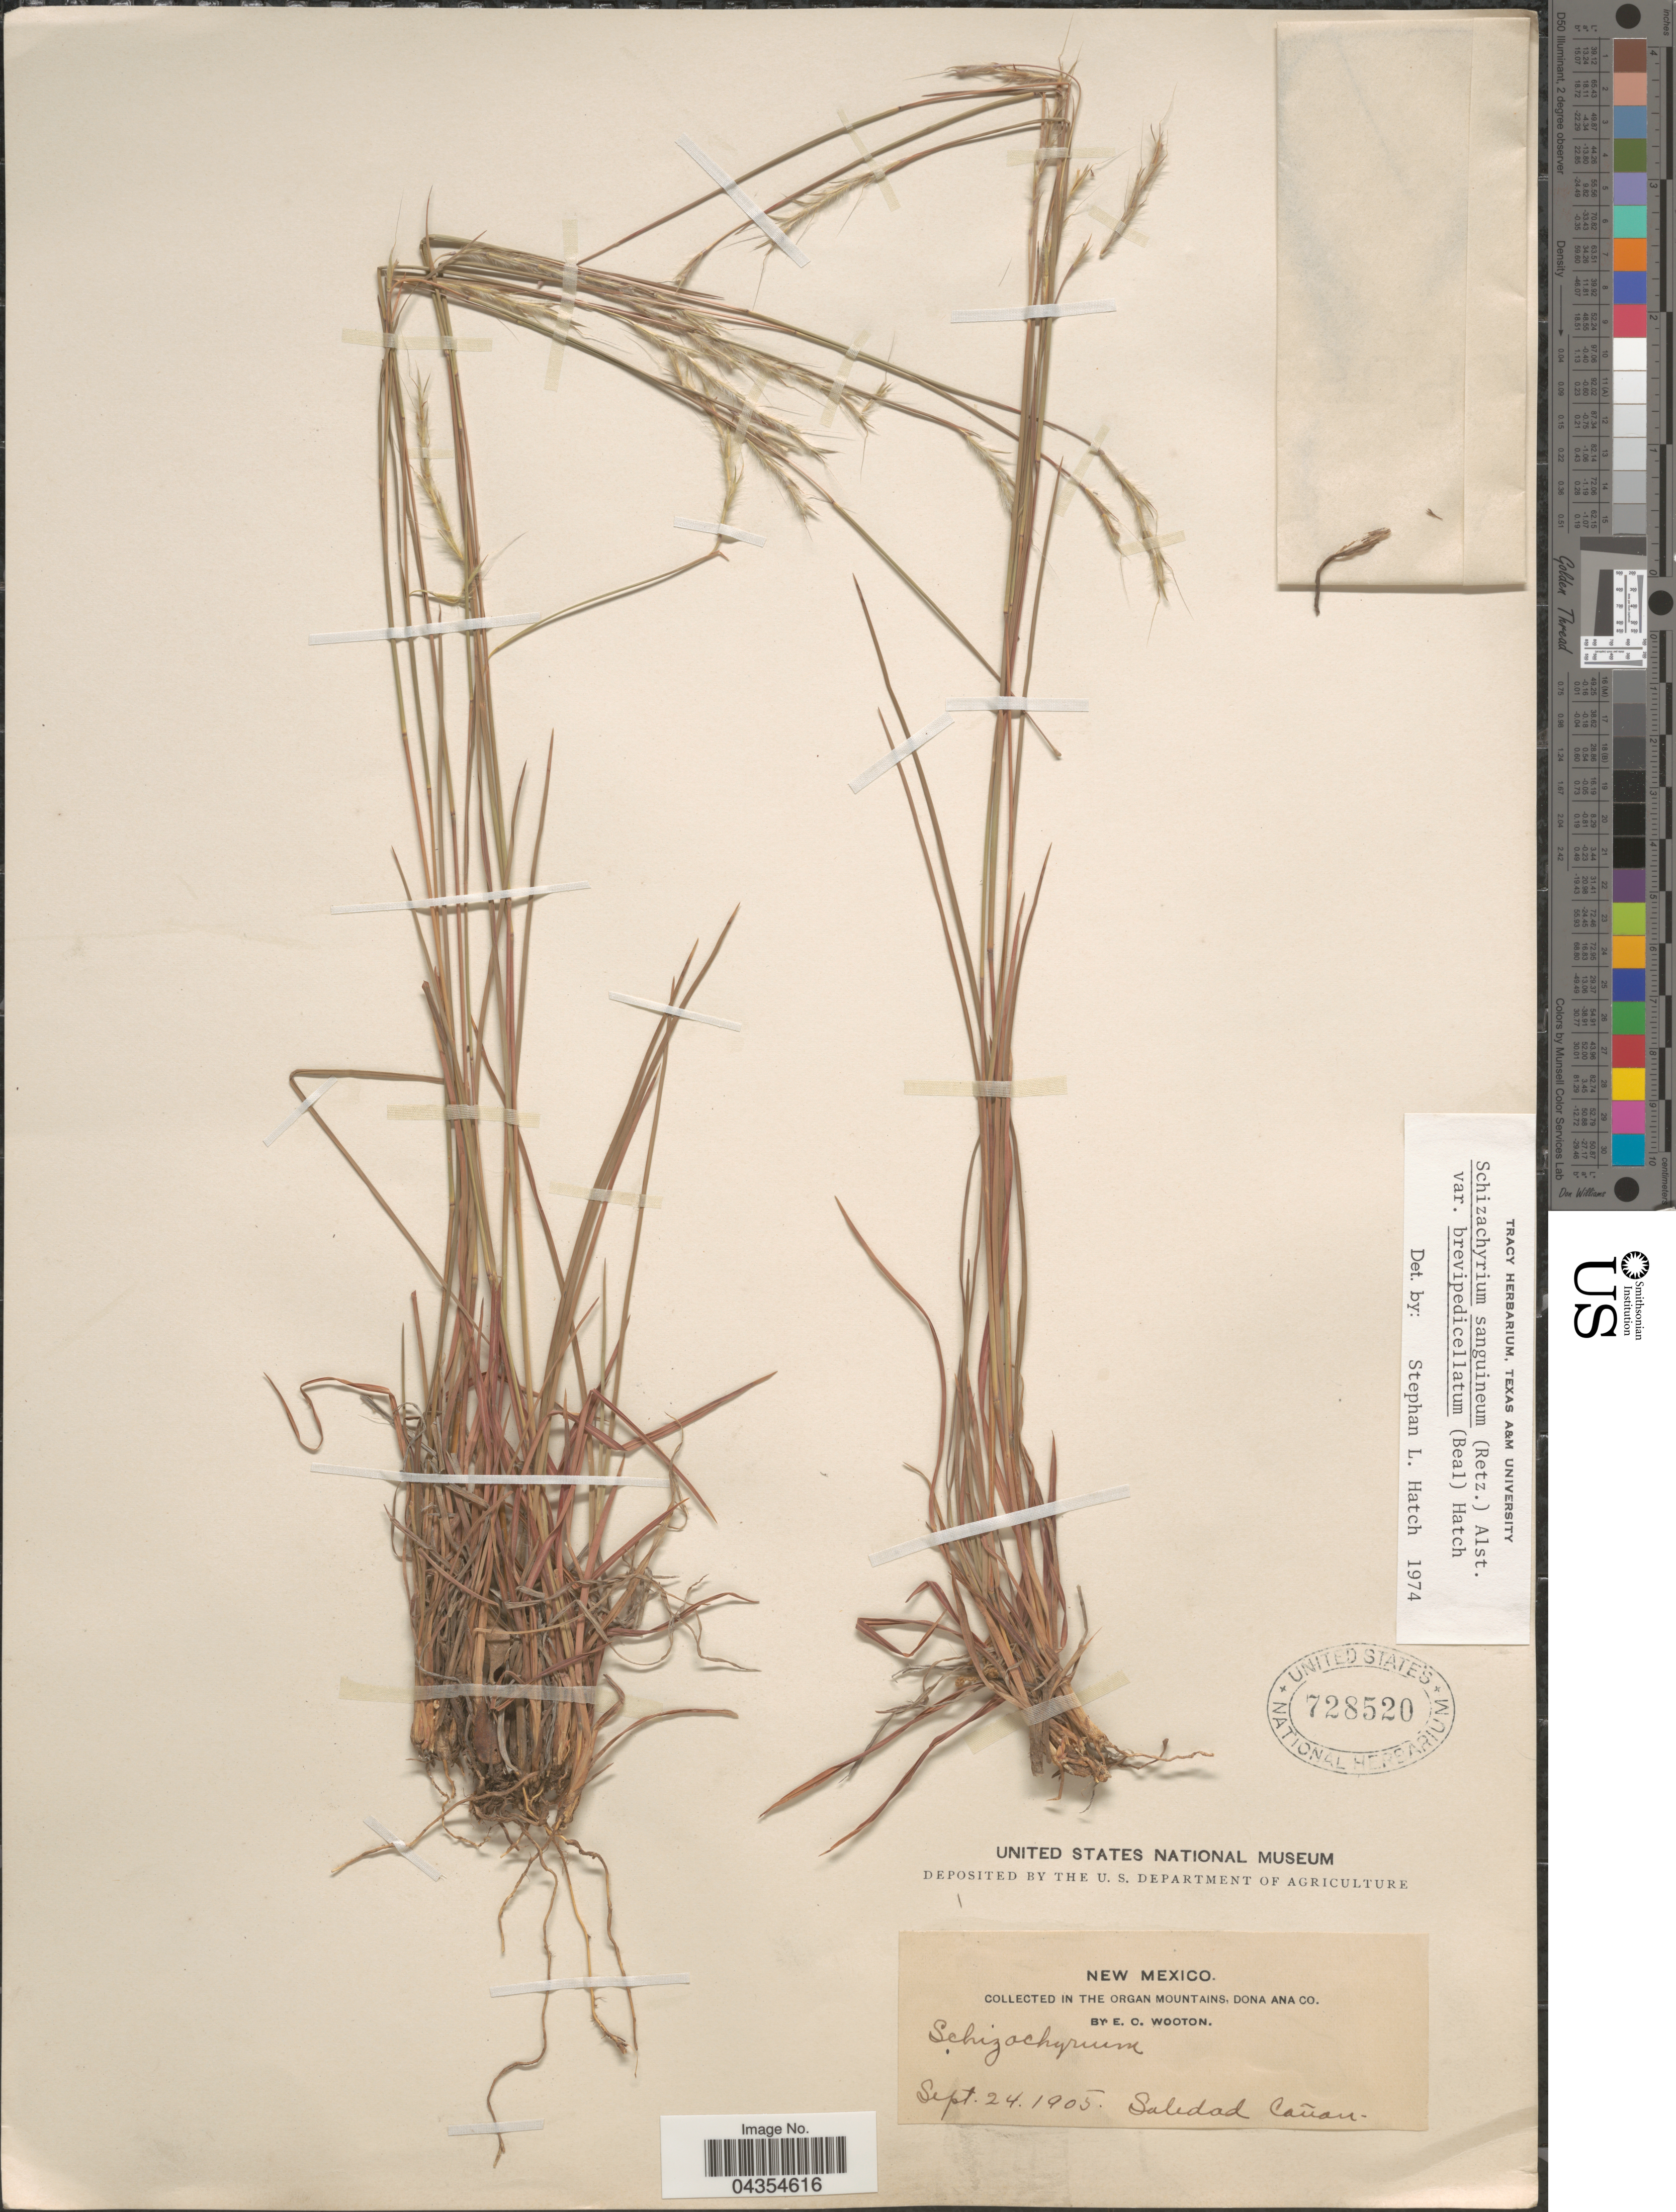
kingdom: Plantae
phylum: Tracheophyta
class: Liliopsida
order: Poales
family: Poaceae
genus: Schizachyrium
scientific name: Schizachyrium sanguineum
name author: (Retz.) Alston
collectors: E. O. Wooton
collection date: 1905-09-24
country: United States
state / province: New Mexico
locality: In the Organ Mountains, Dona Ana Co. Soledad Cañon.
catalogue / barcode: US 728520